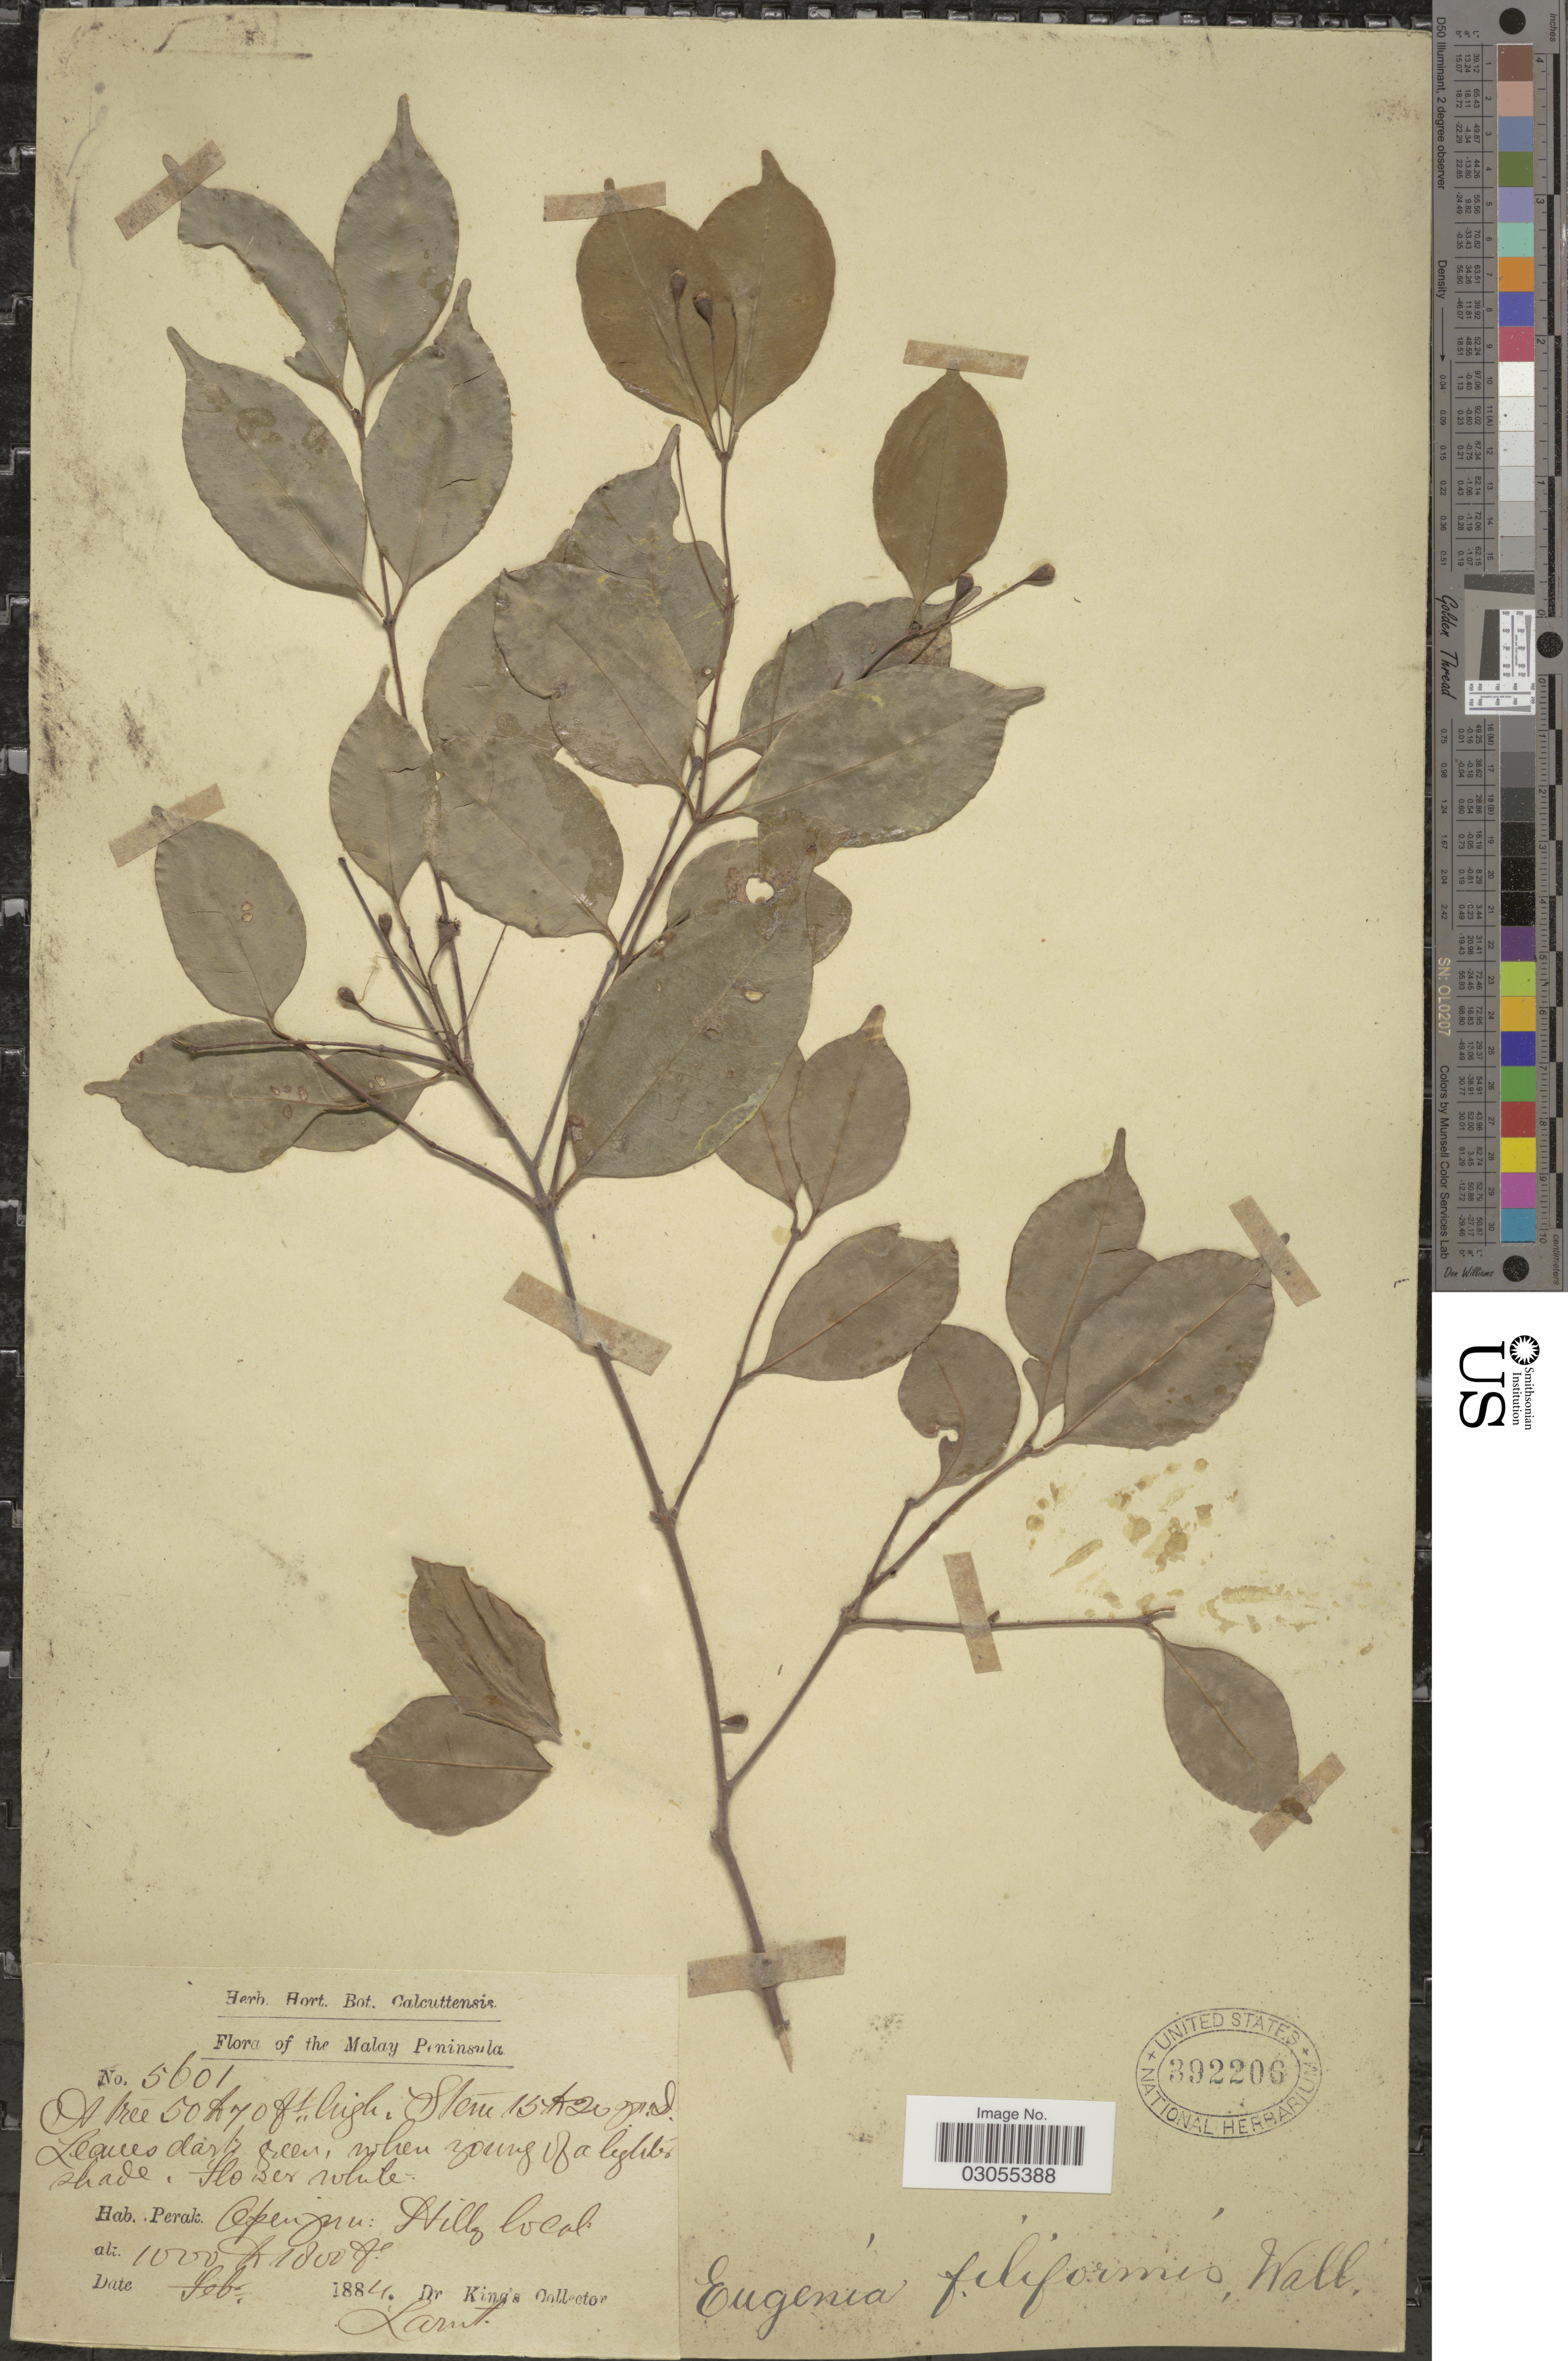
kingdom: Plantae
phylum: Tracheophyta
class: Magnoliopsida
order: Myrtales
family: Myrtaceae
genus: Syzygium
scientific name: Syzygium filiforme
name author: Chantar. & J.Parn.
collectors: Dr. King's collector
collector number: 5601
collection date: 1884-02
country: Malaysia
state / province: Perak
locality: Malay Peninsula. Open jun: Hills local.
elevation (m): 305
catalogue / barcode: US 392206